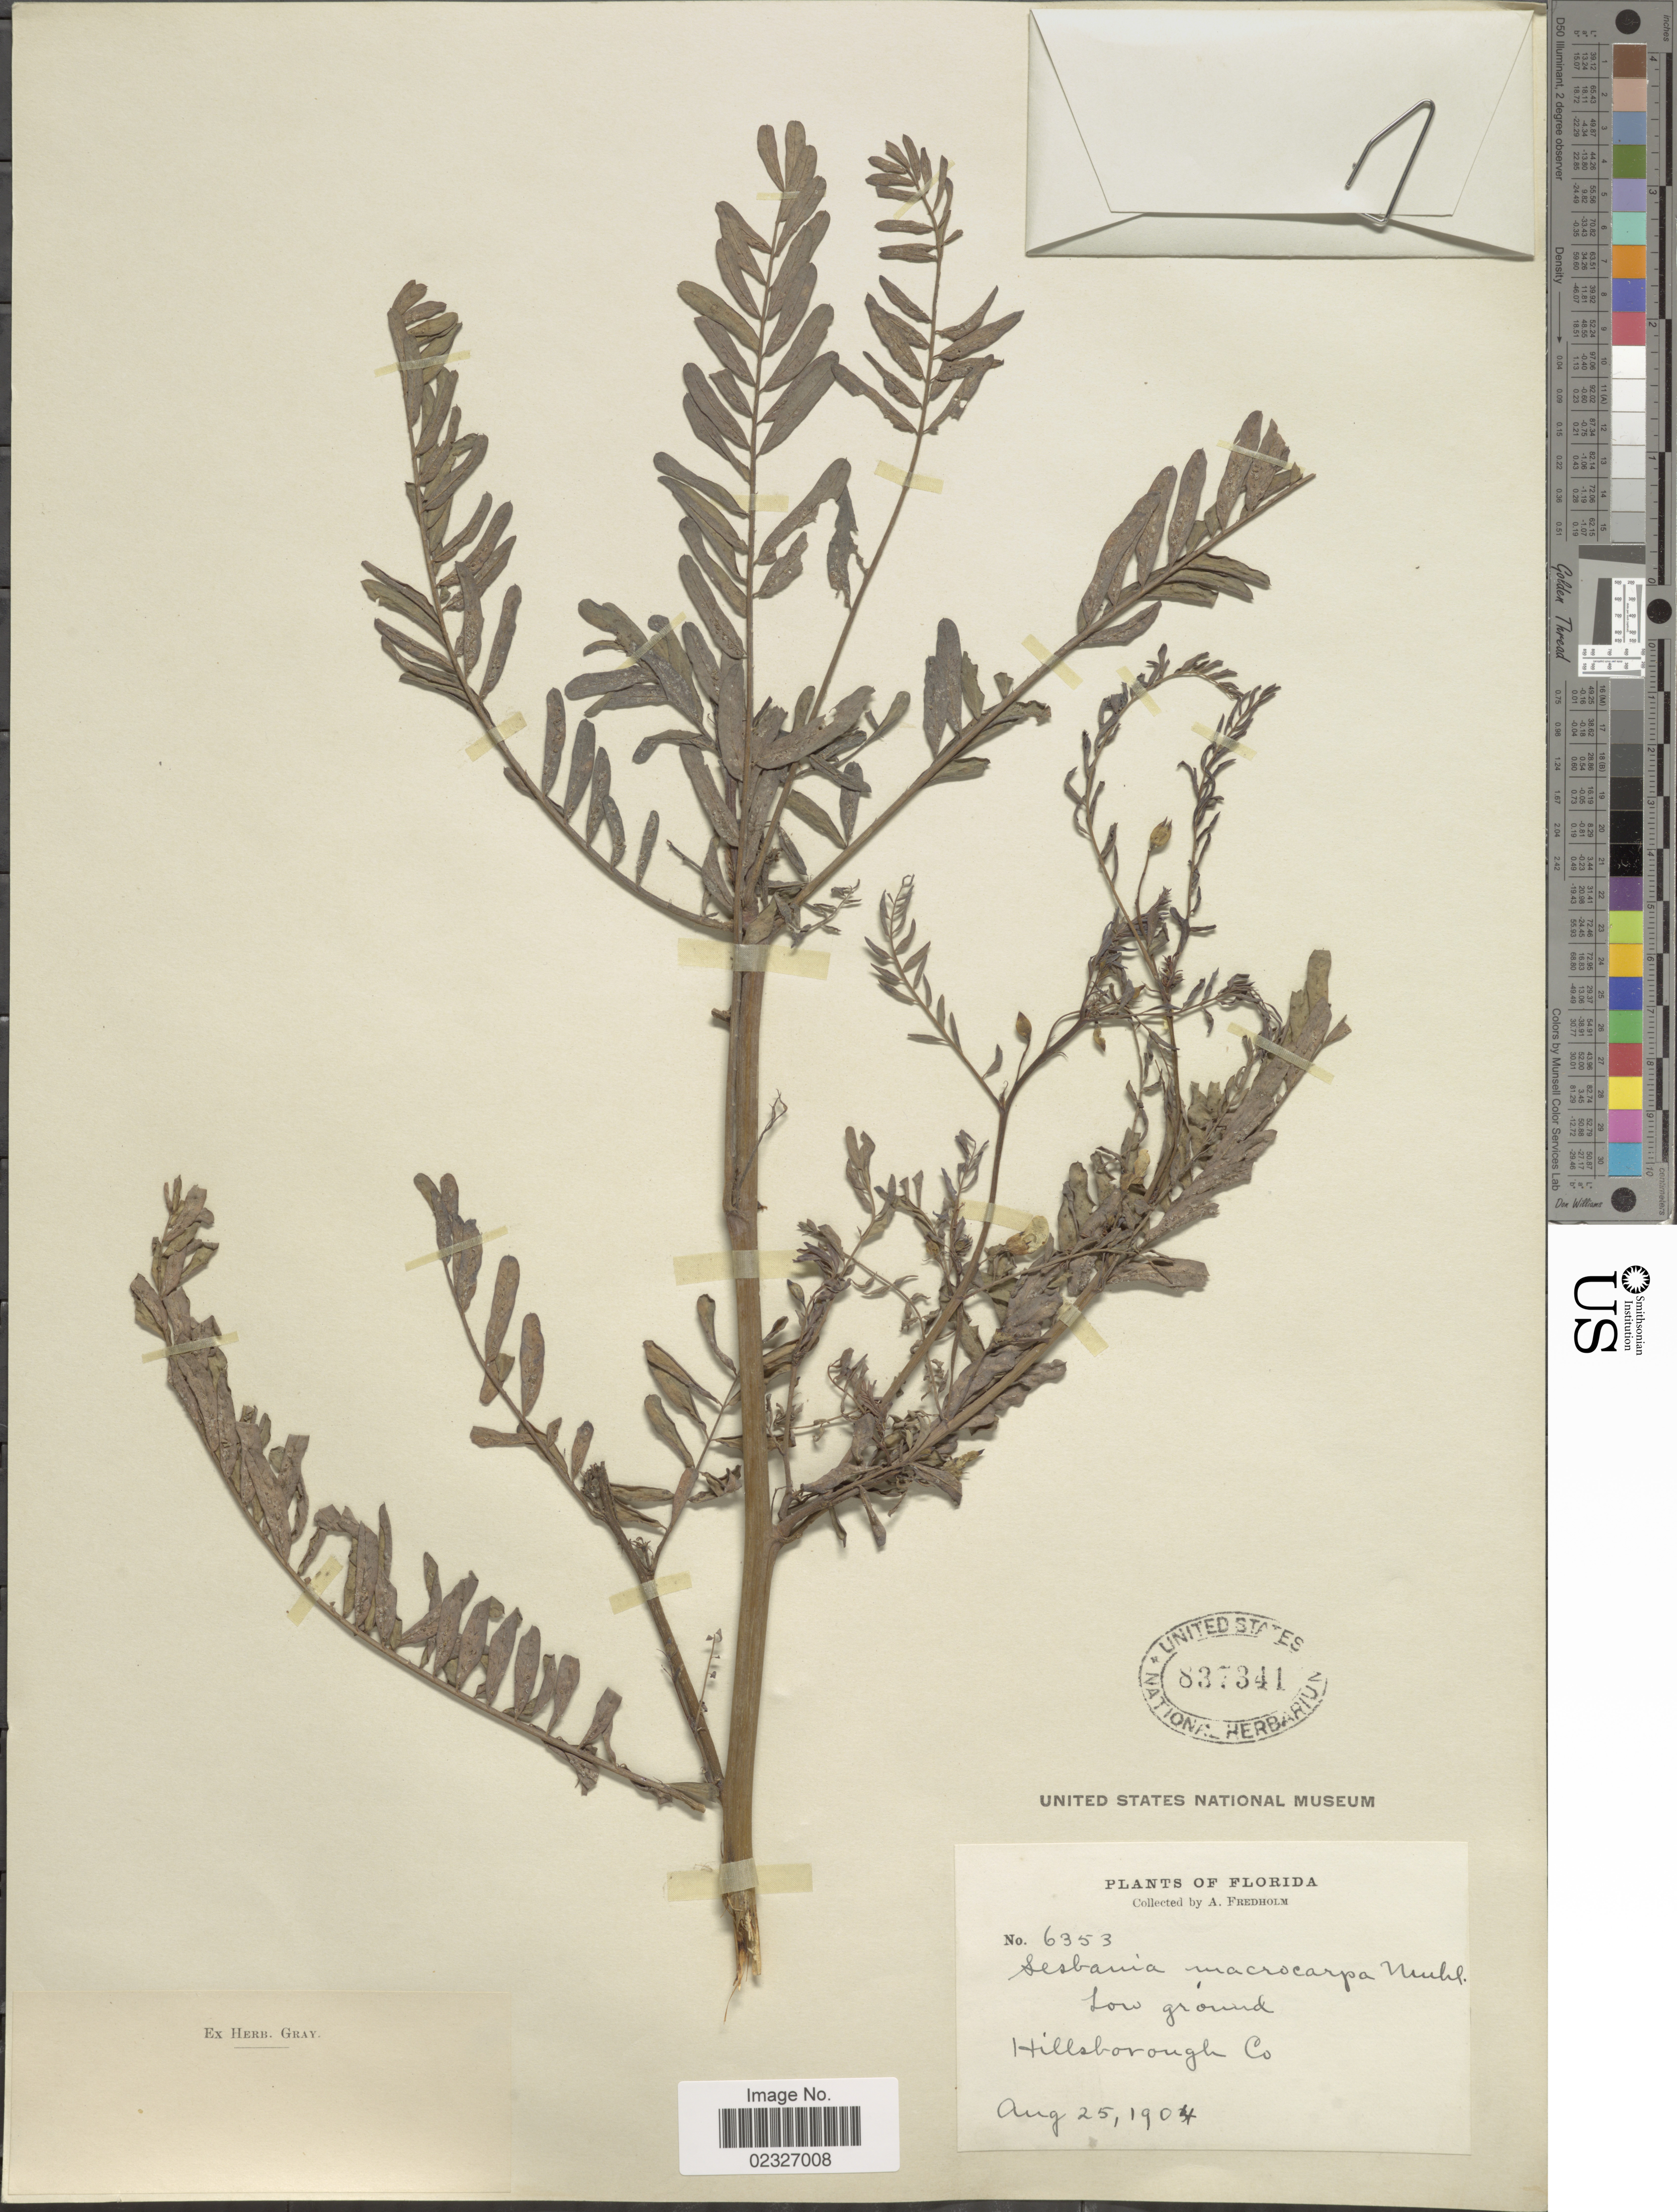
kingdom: Plantae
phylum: Tracheophyta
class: Magnoliopsida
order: Fabales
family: Fabaceae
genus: Sesbania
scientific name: Sesbania exaltata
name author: (Raf.) Cory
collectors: A. Fredholm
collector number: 6353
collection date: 1904-08-25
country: United States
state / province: Florida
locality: Hillsborough Co.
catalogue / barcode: US 837341